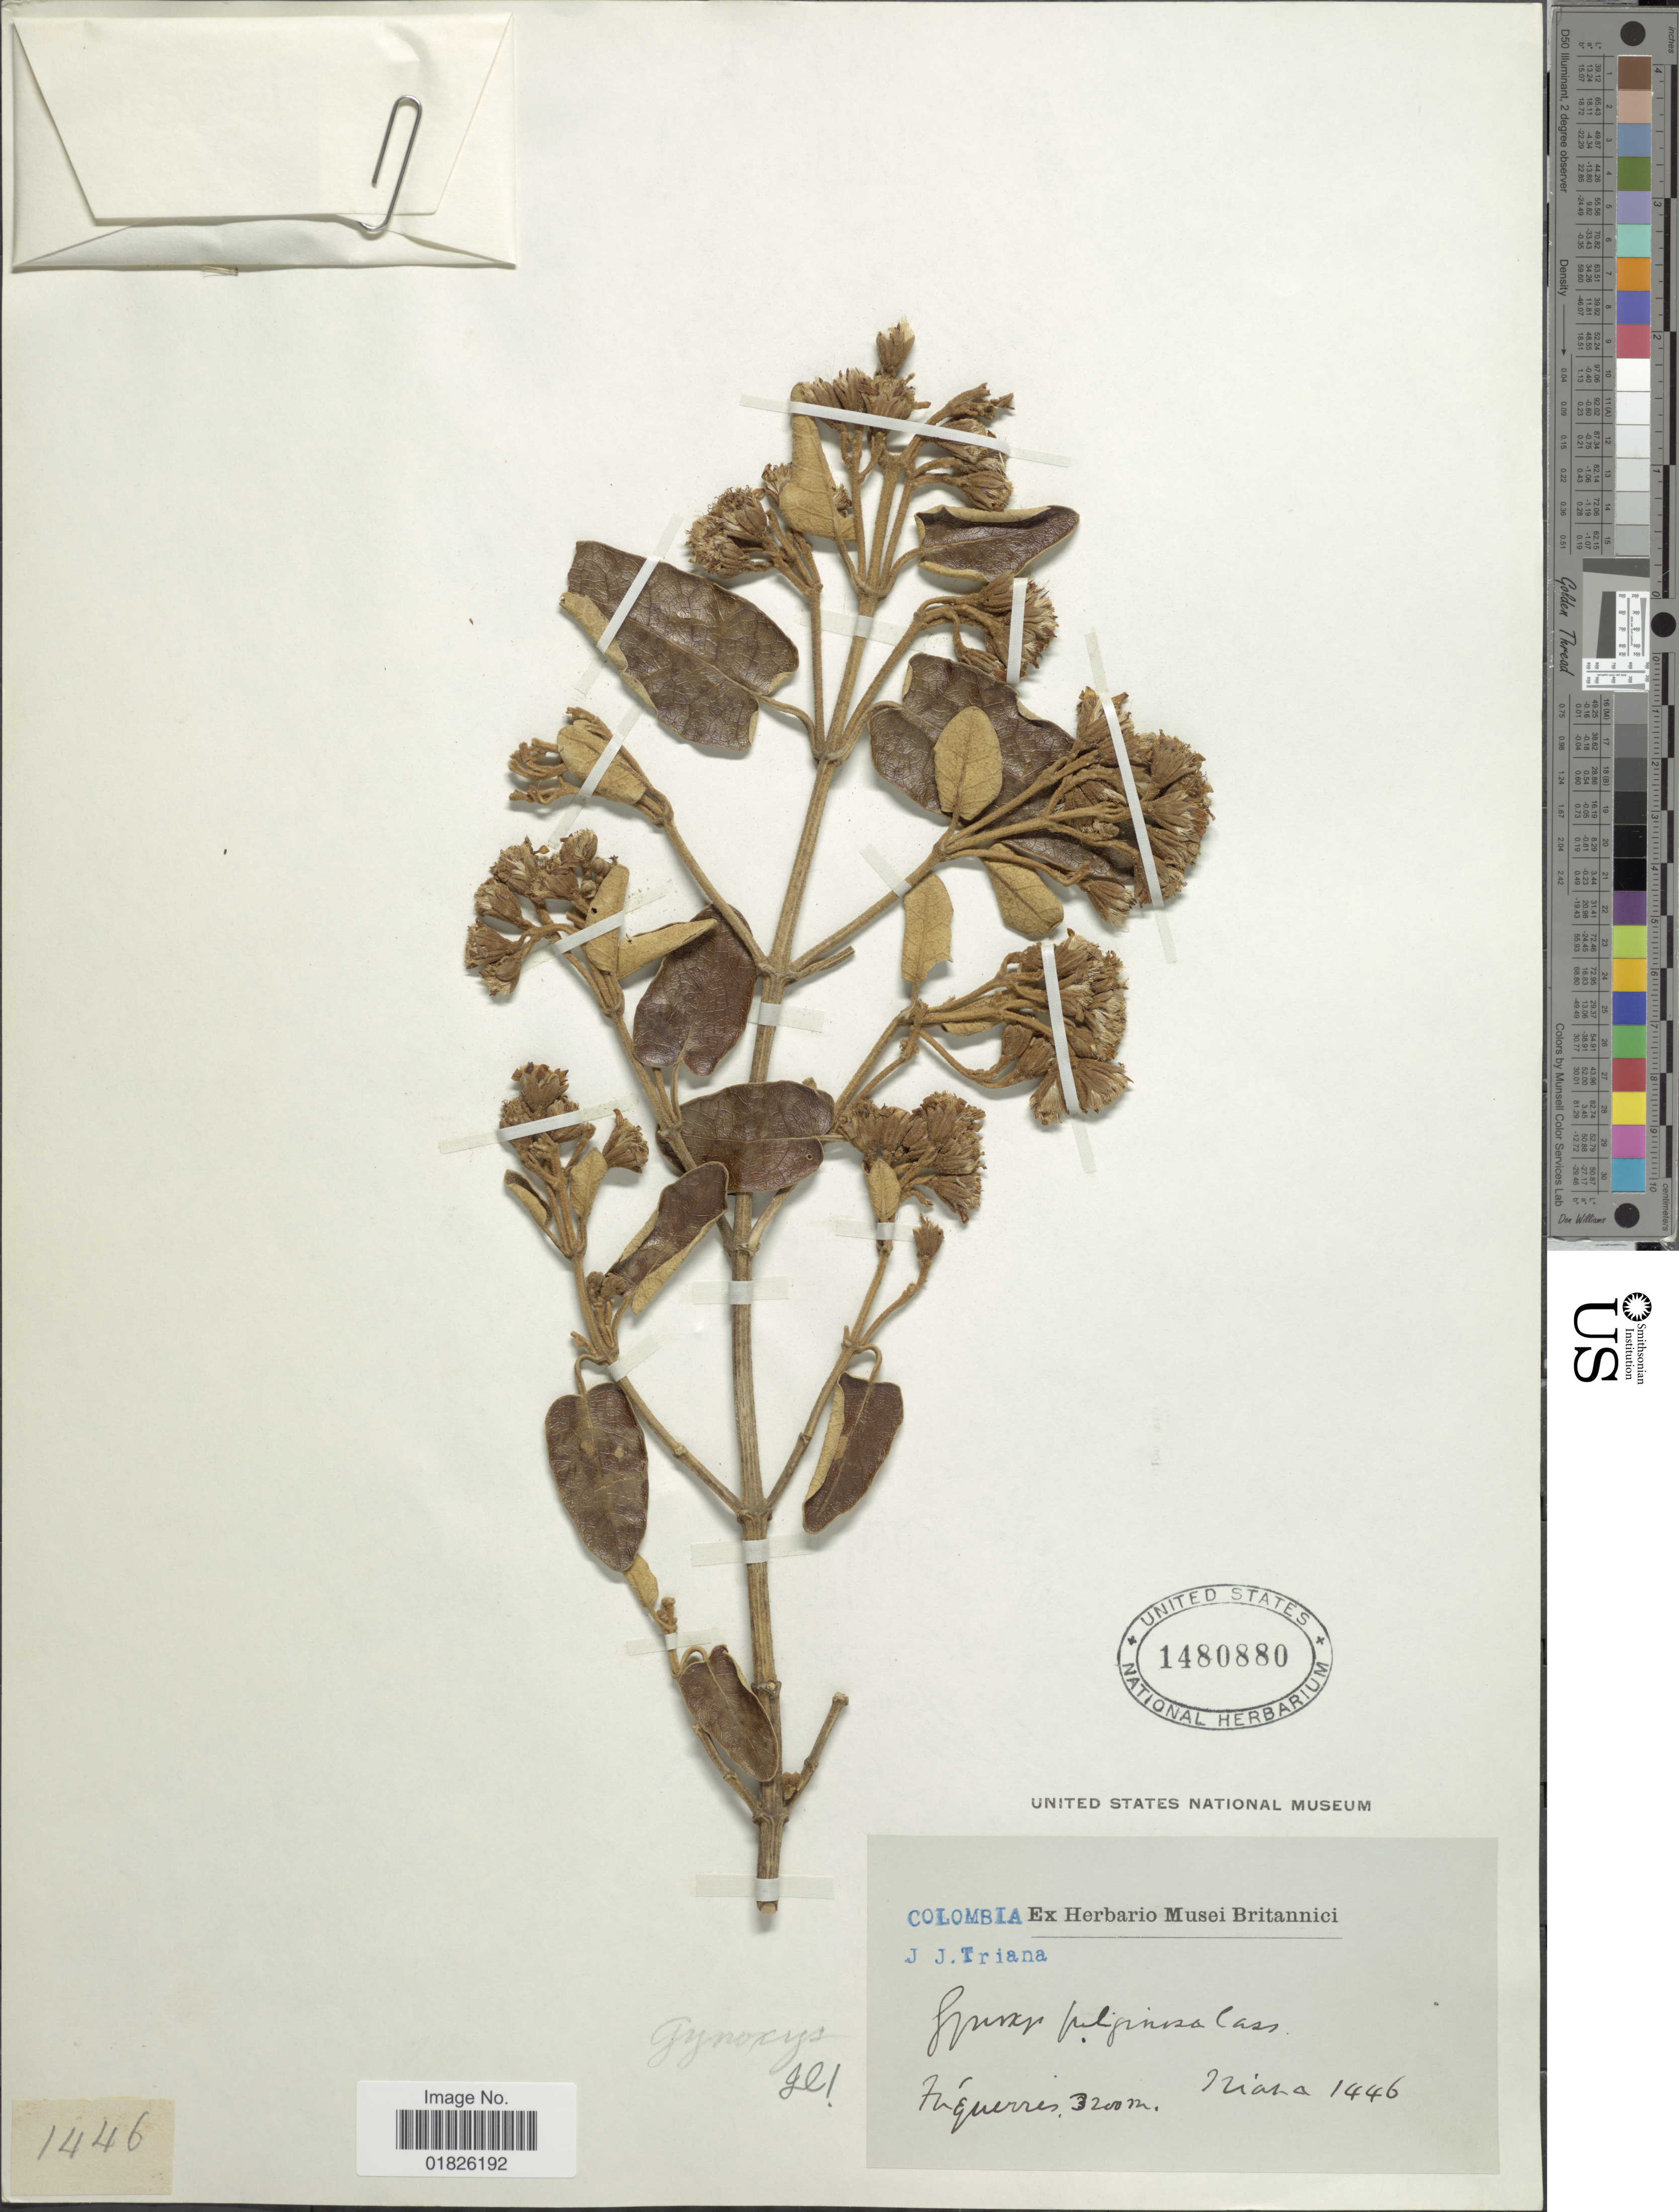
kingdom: Plantae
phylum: Tracheophyta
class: Magnoliopsida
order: Asterales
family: Asteraceae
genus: Gynoxys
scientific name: Gynoxys fuliginosa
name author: Cass.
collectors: J. J. Triana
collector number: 1446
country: Colombia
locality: Tuquerres.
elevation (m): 3200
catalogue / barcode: US 1480880